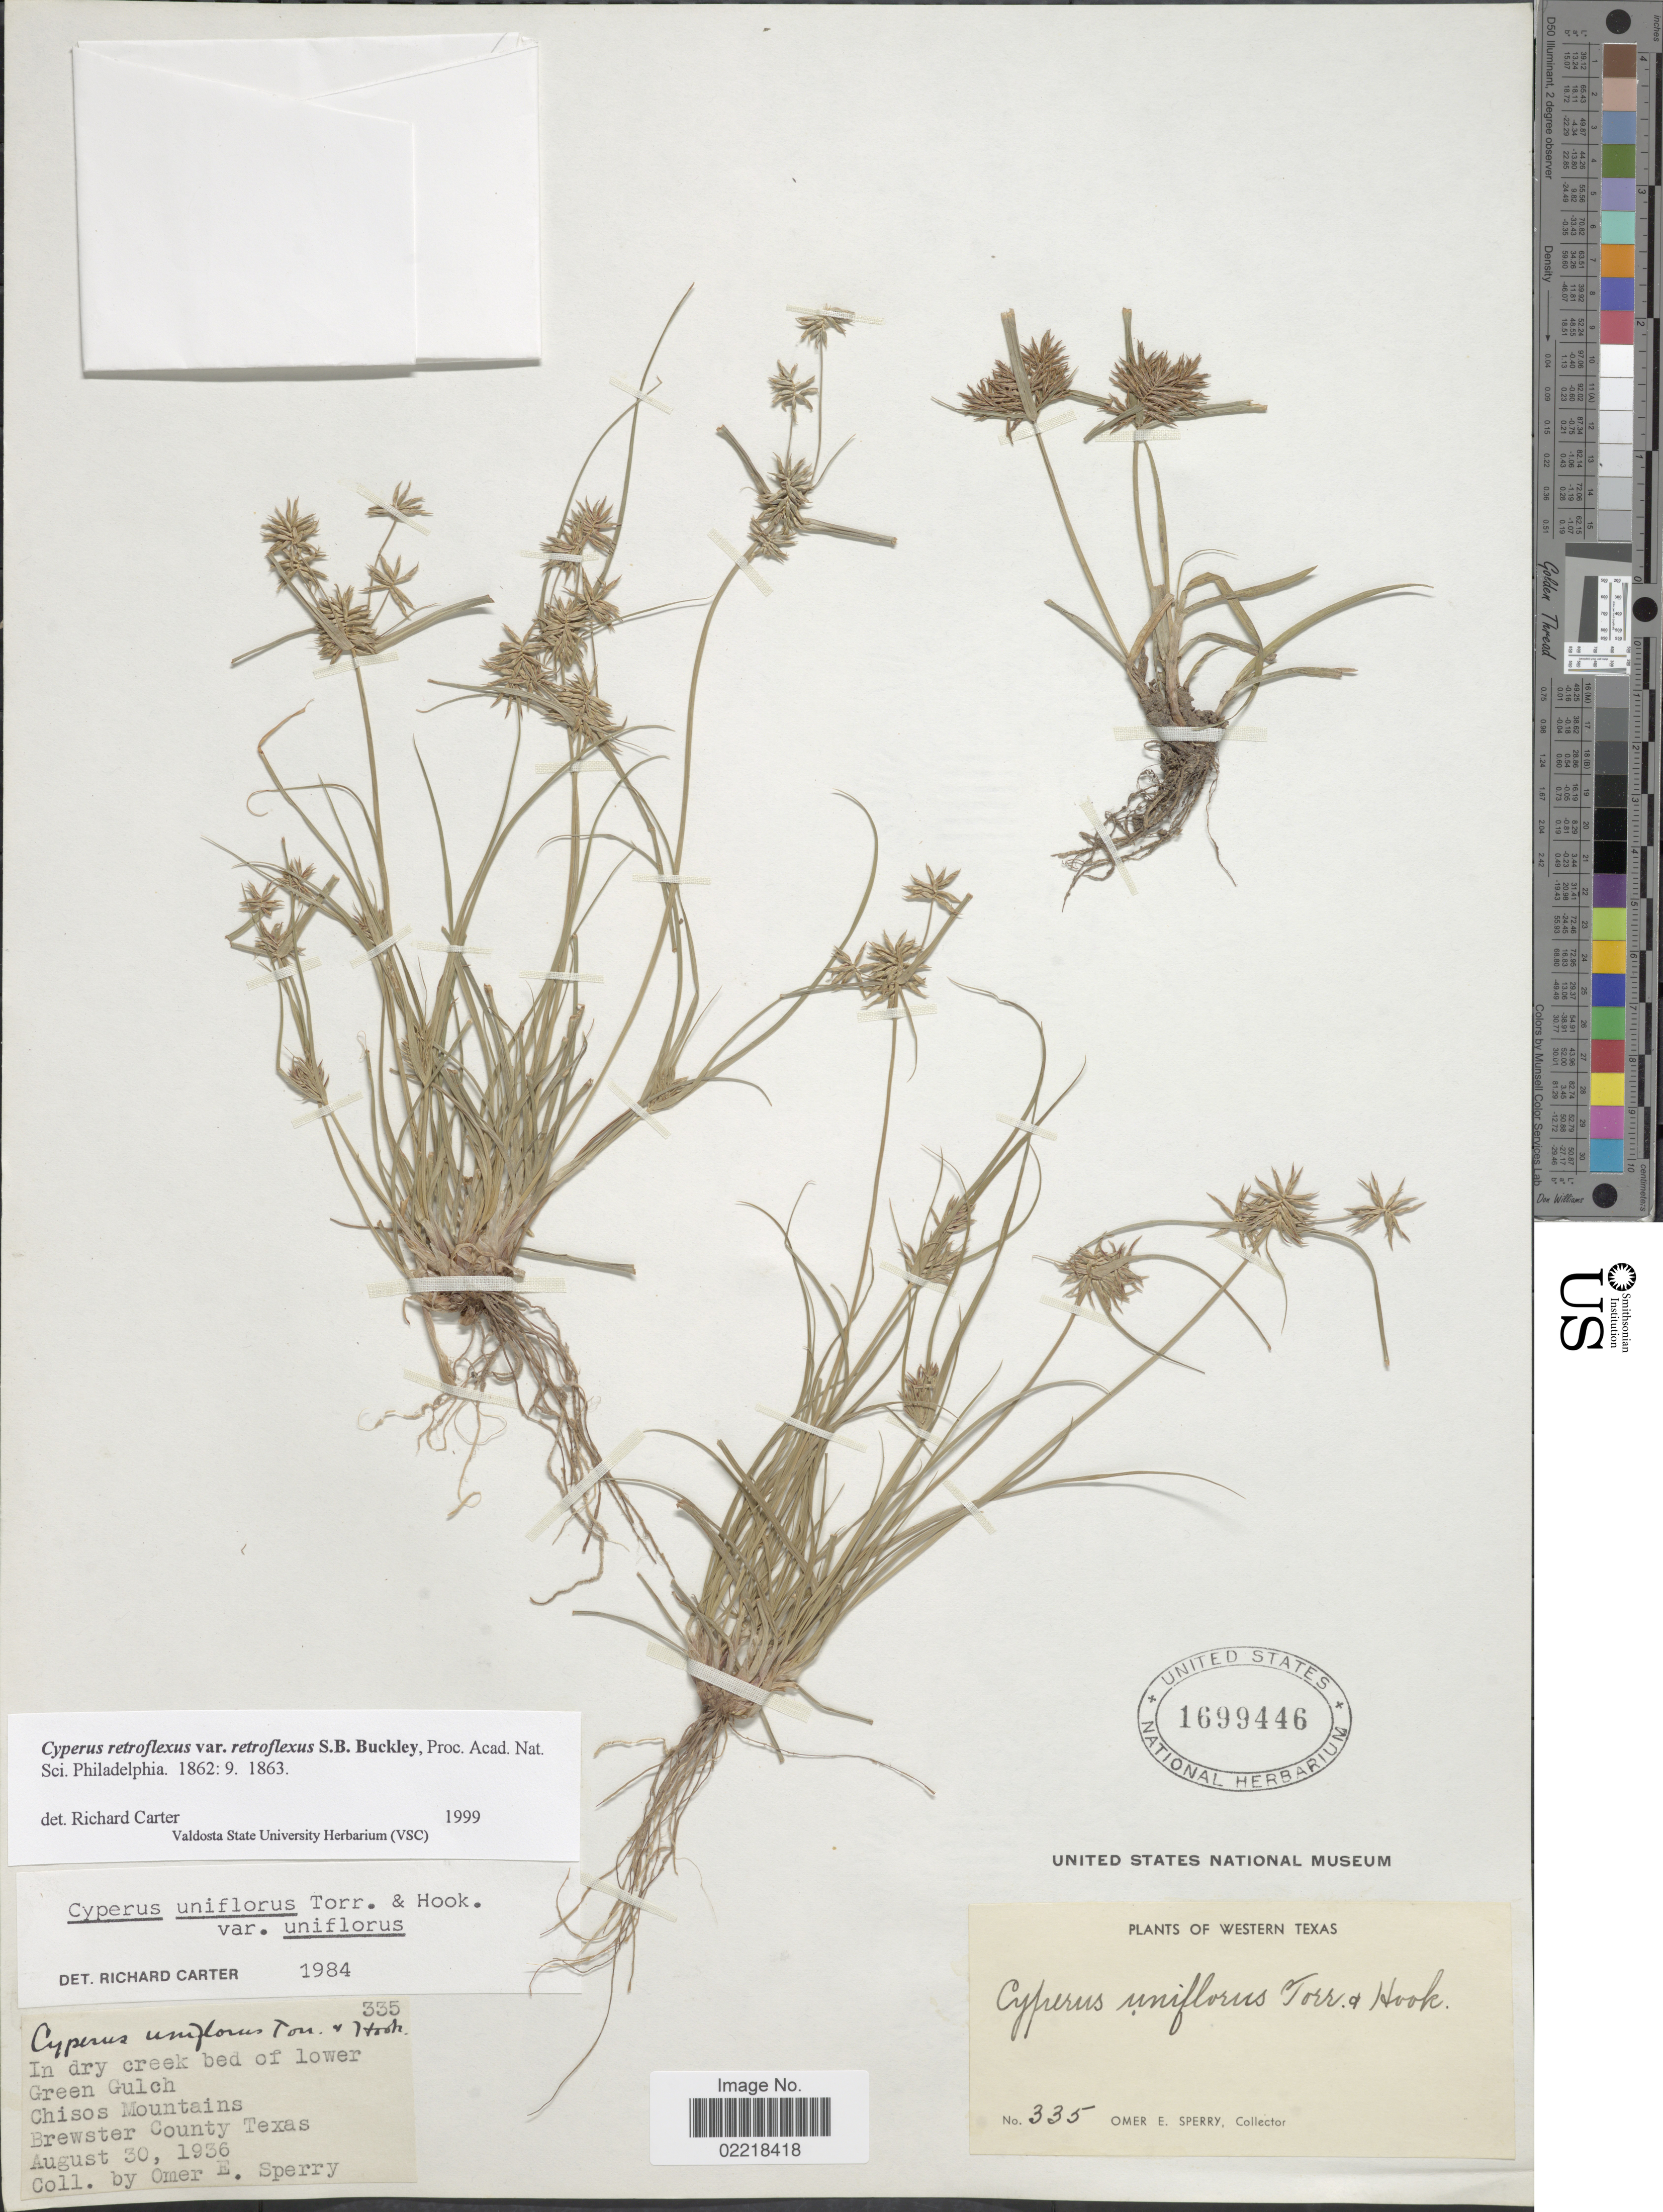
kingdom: Plantae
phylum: Tracheophyta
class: Liliopsida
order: Poales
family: Cyperaceae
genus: Cyperus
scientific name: Cyperus retroflexus var. retroflexus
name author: Buckley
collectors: O. E. Sperry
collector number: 335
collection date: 1936-08-30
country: United States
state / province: Texas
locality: Western Texas, lower Green Gulch, Chisos Mountains, Brewster County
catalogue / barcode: US 1699446